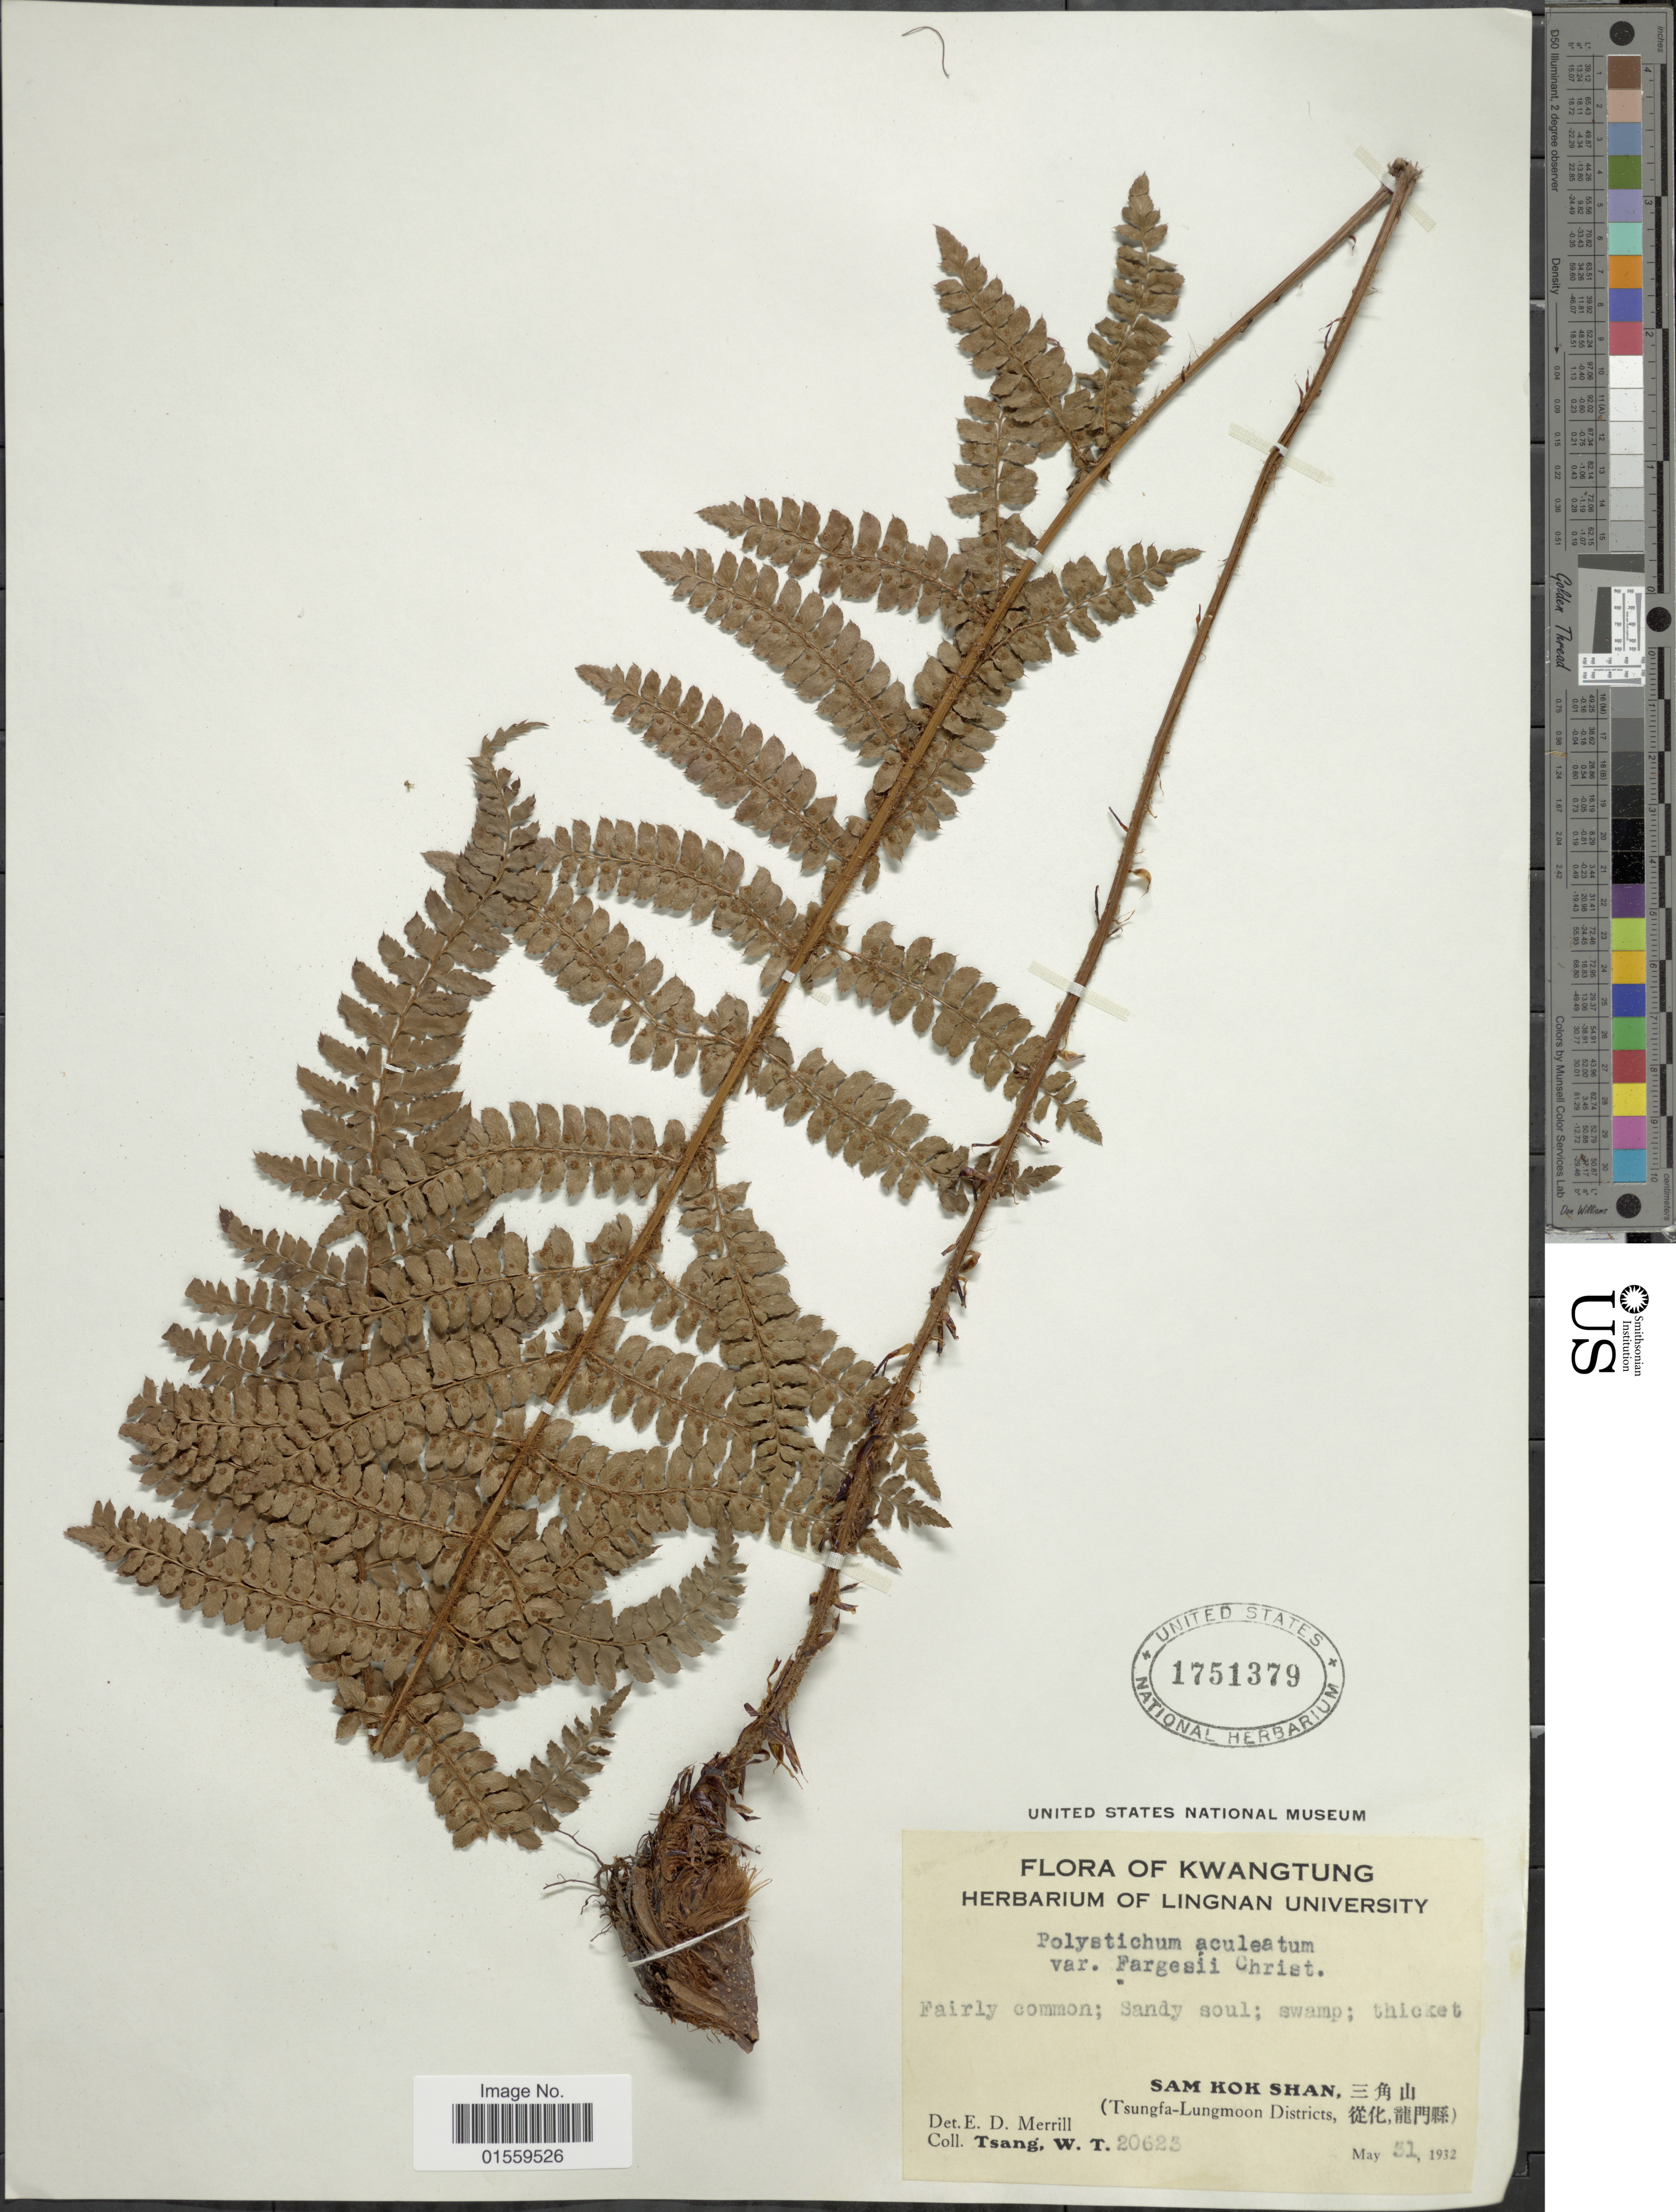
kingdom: Plantae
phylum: Tracheophyta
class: Polypodiopsida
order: Polypodiales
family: Dryopteridaceae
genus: Polystichum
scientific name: Polystichum setiferum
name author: (Forssk.) Moore ex Woynar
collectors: W. T. Tsang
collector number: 20623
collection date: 1932-05-31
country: China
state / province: Guangdong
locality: Kwangtung, Sam Kok Shan, ( Tsangfa-Lungmoon Districts)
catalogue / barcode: US 1751379